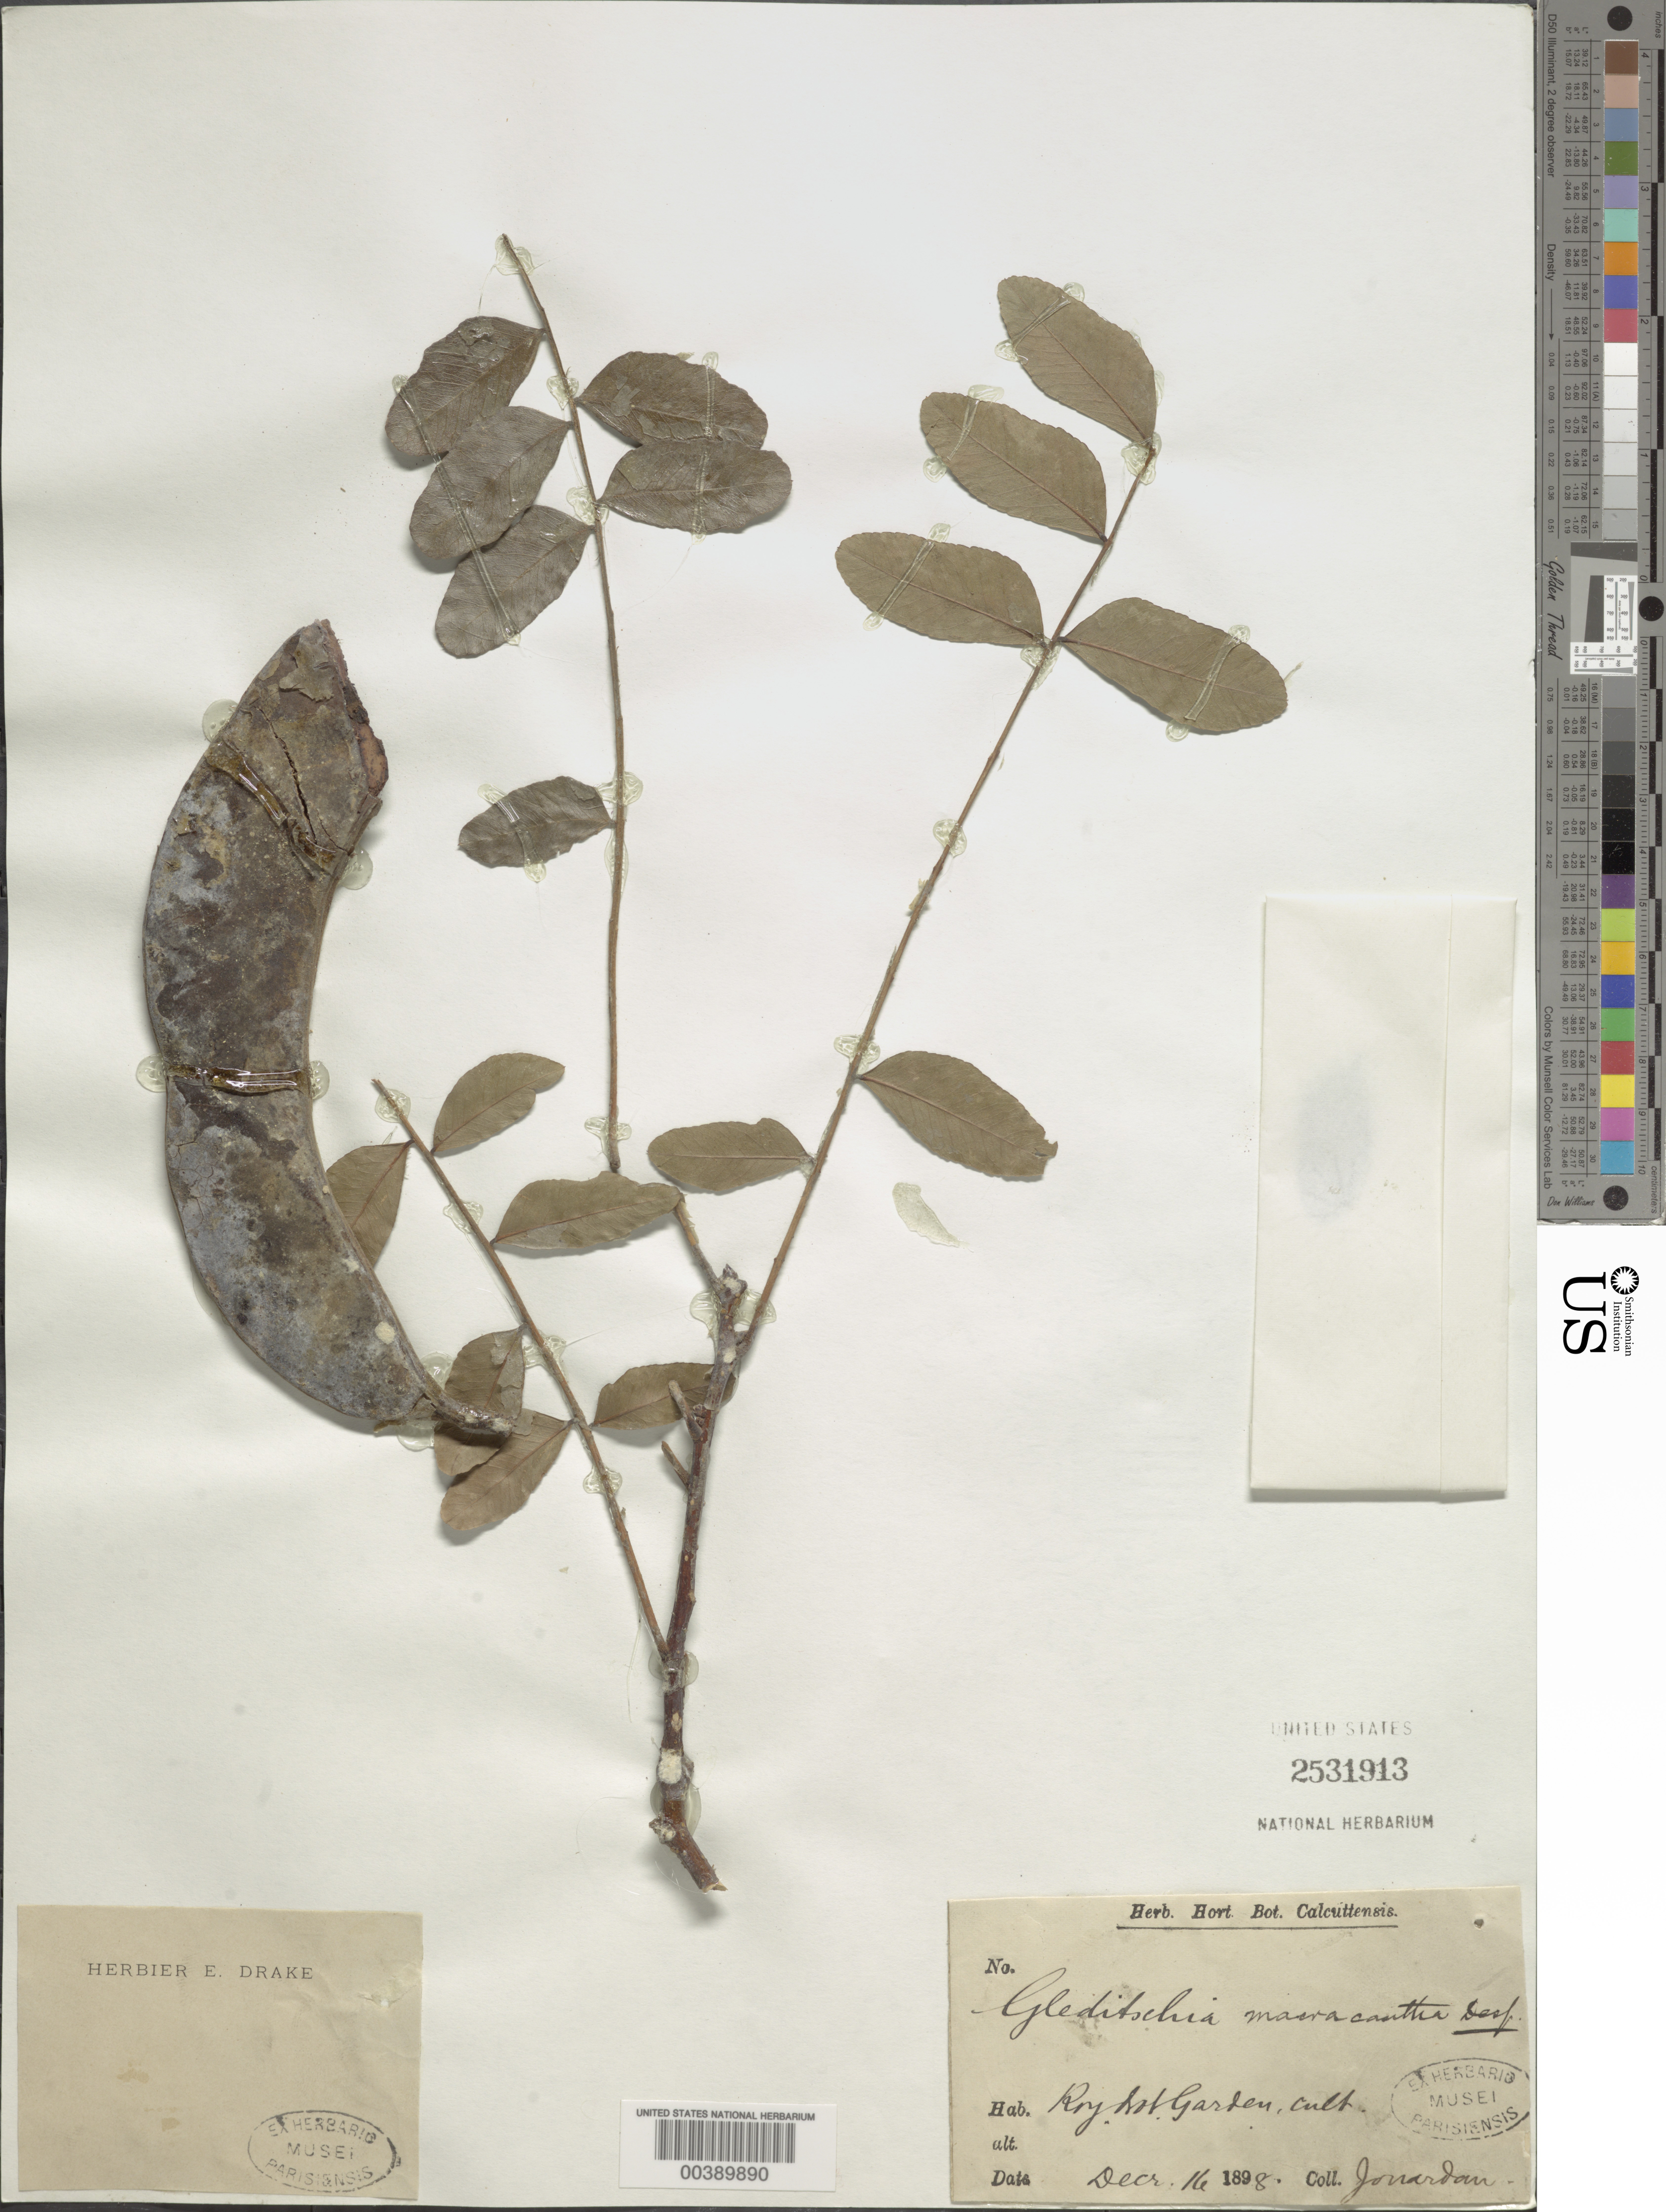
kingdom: Plantae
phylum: Tracheophyta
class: Magnoliopsida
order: Fabales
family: Fabaceae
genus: Gleditsia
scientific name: Gleditsia macrantha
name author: Hort. ex Handl.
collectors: -. Jonardan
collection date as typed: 16 Dec 1898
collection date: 1898-12-16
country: India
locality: Roy. bot. garden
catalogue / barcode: US 2531913